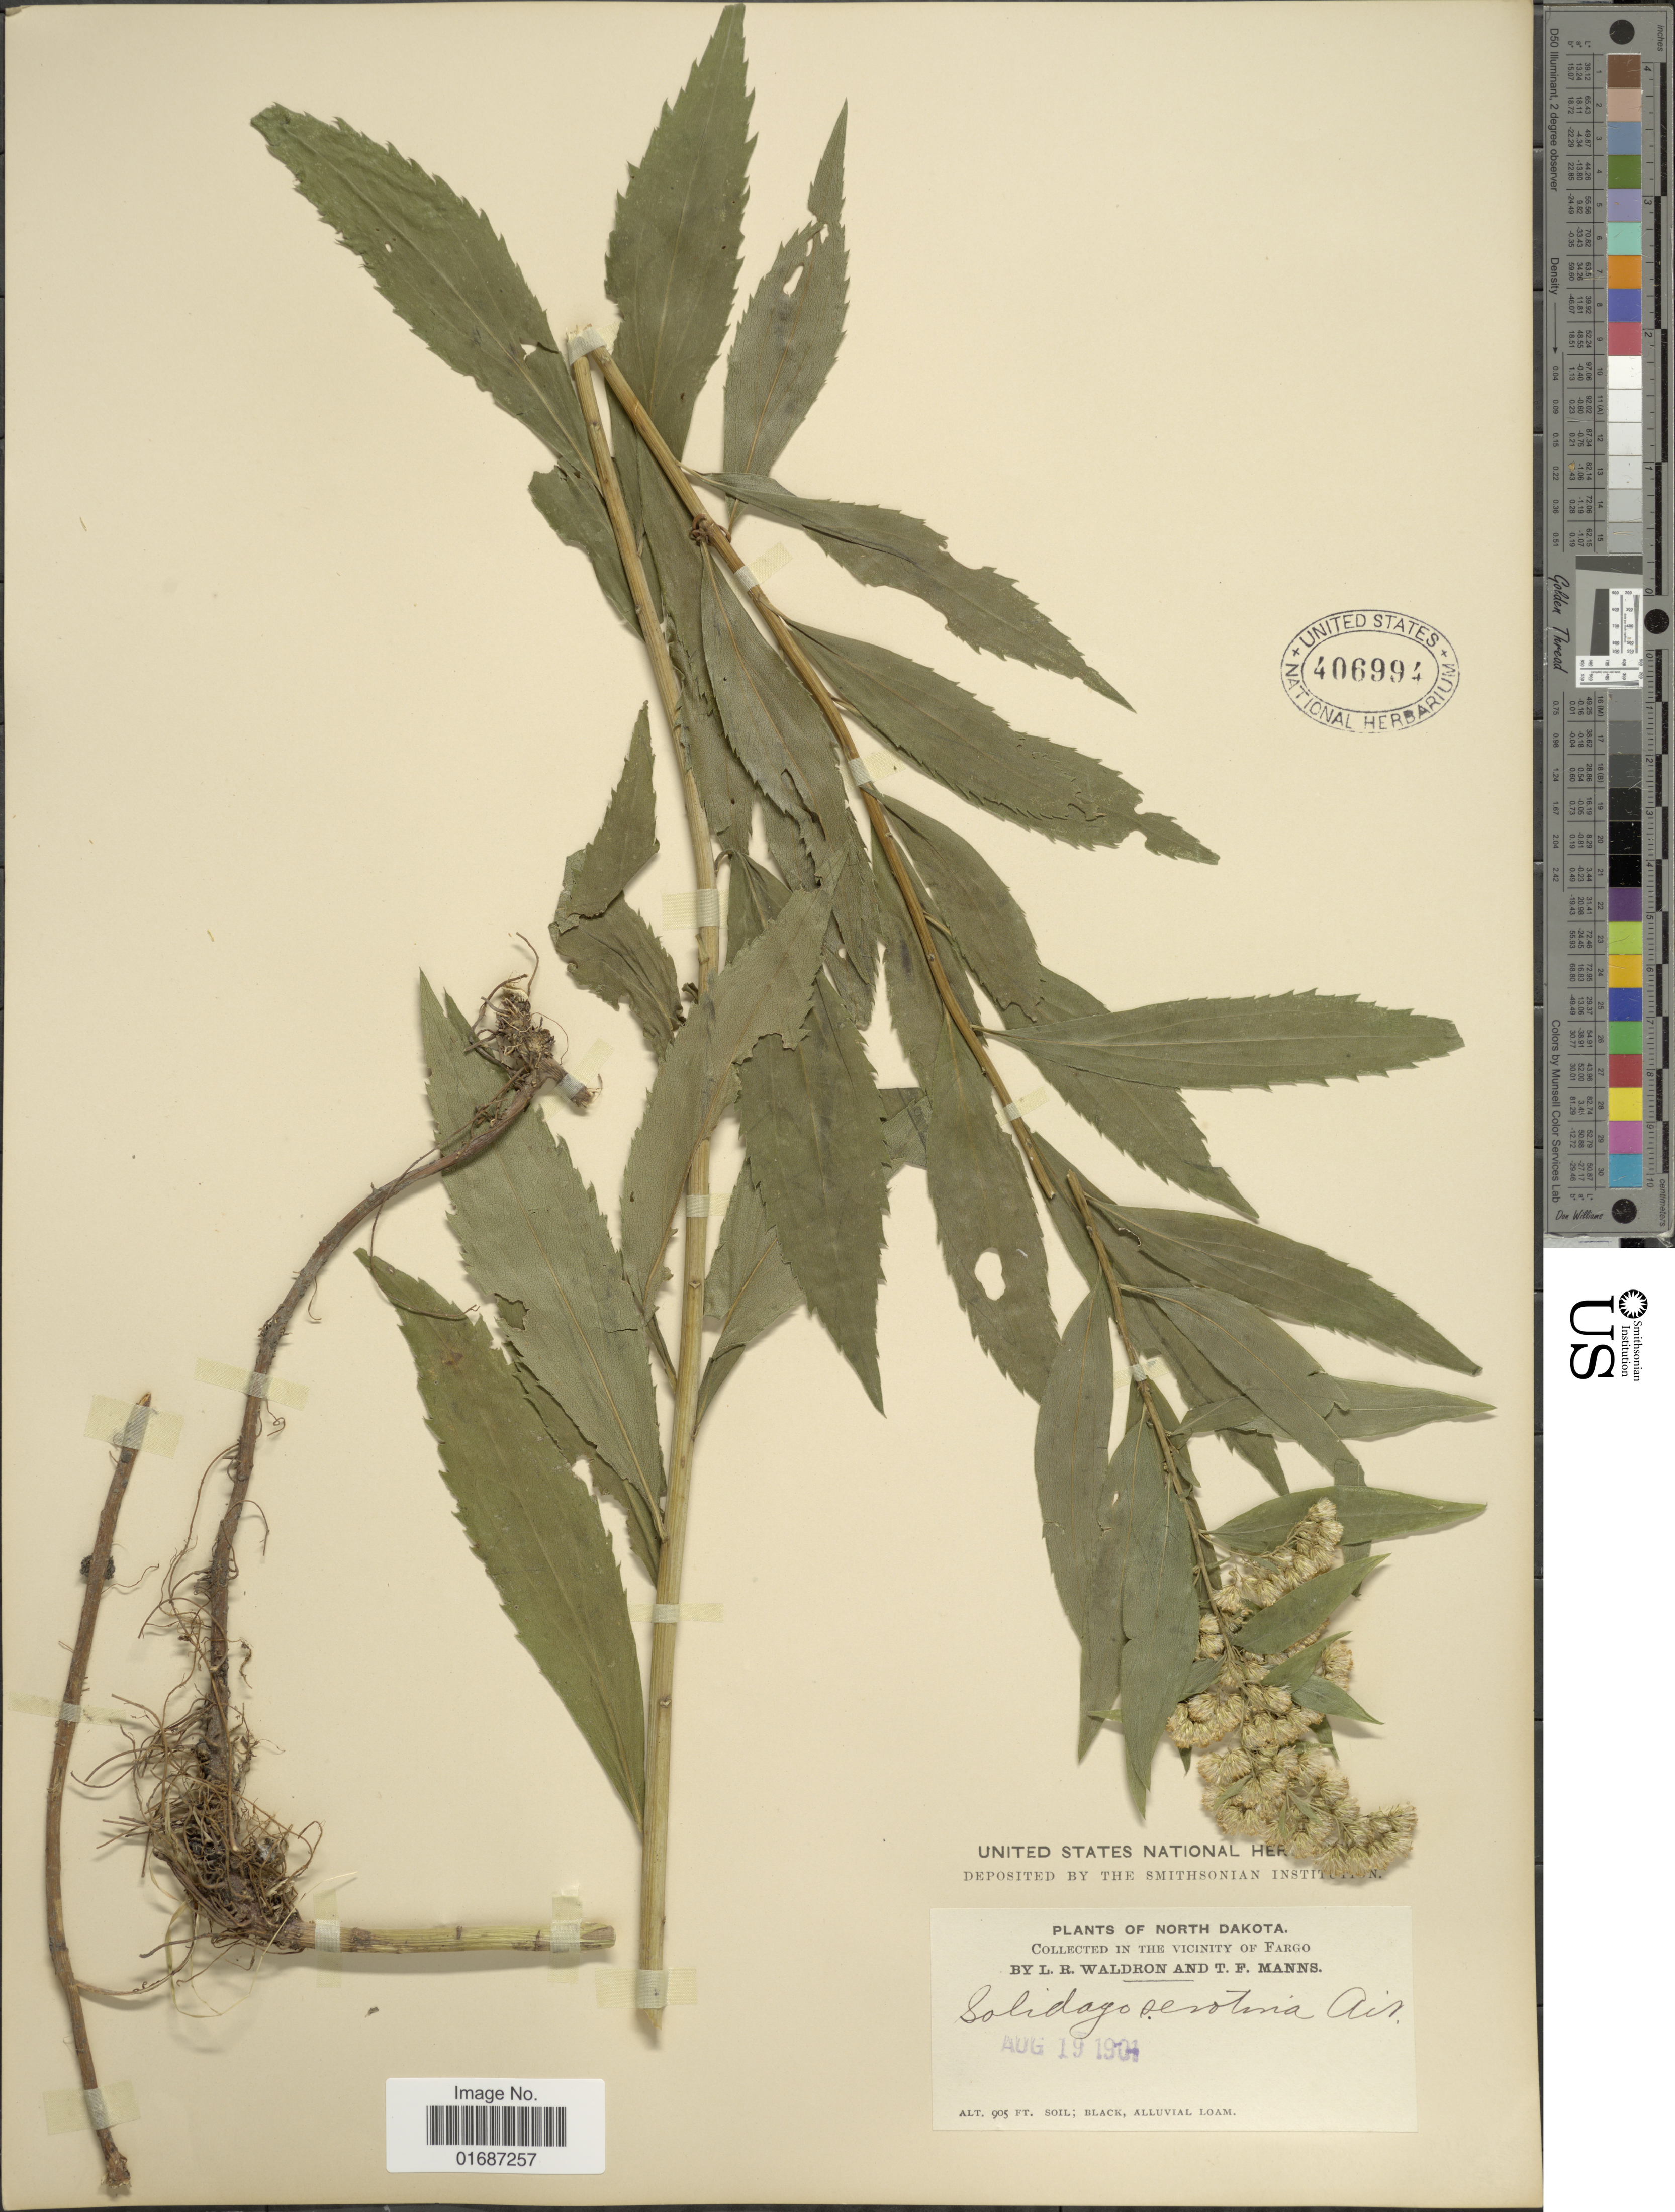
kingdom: Plantae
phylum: Tracheophyta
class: Magnoliopsida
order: Asterales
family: Asteraceae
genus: Solidago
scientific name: Solidago gigantea var. leiophylla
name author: Fernald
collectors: L. Waldron & T. Manns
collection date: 1901-08-19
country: United States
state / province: North Dakota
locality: Vicinity of Fargo,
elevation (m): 276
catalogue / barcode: US 406994